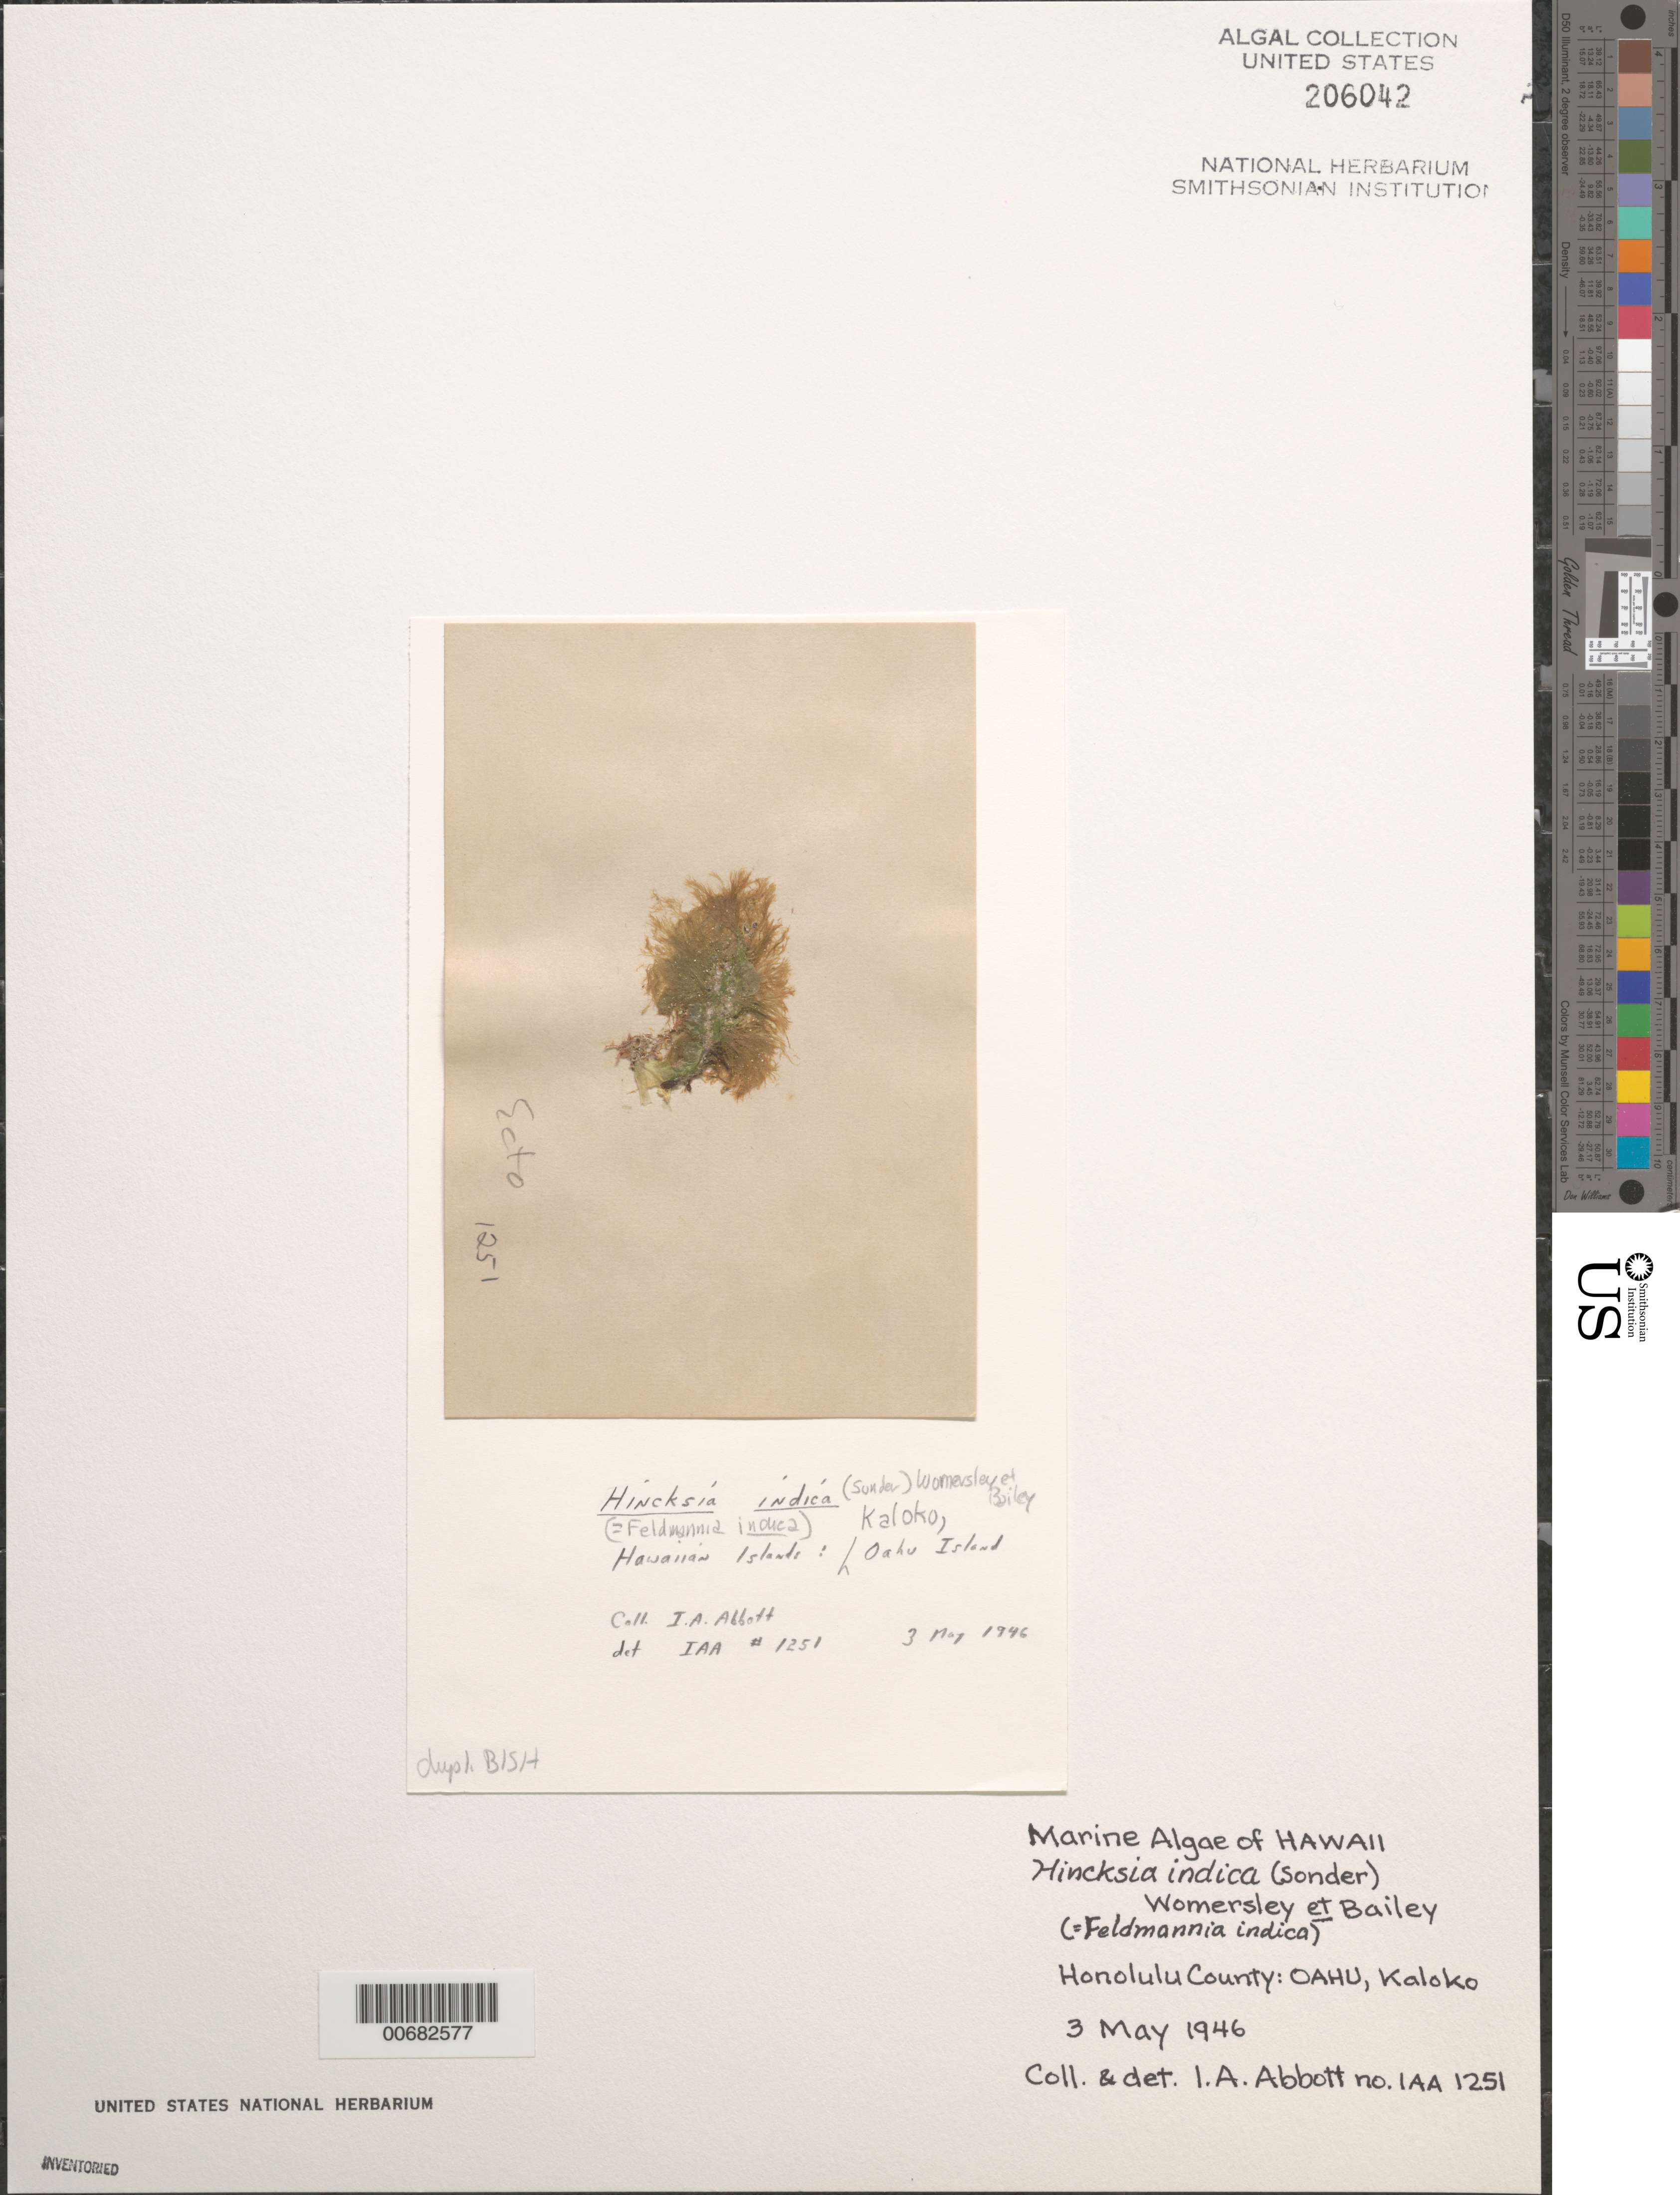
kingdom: Chromista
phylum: Ochrophyta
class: Phaeophyceae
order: Ectocarpales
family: Acinetosporaceae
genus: Hincksia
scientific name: Hincksia indica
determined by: Abbott, Isabella A.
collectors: I. A. Abbott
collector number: IAA 1251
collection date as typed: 03 May 1946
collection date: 1946-05-03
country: United States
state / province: Hawaii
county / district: Honolulu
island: Oahu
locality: Kaloko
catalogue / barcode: US 206042